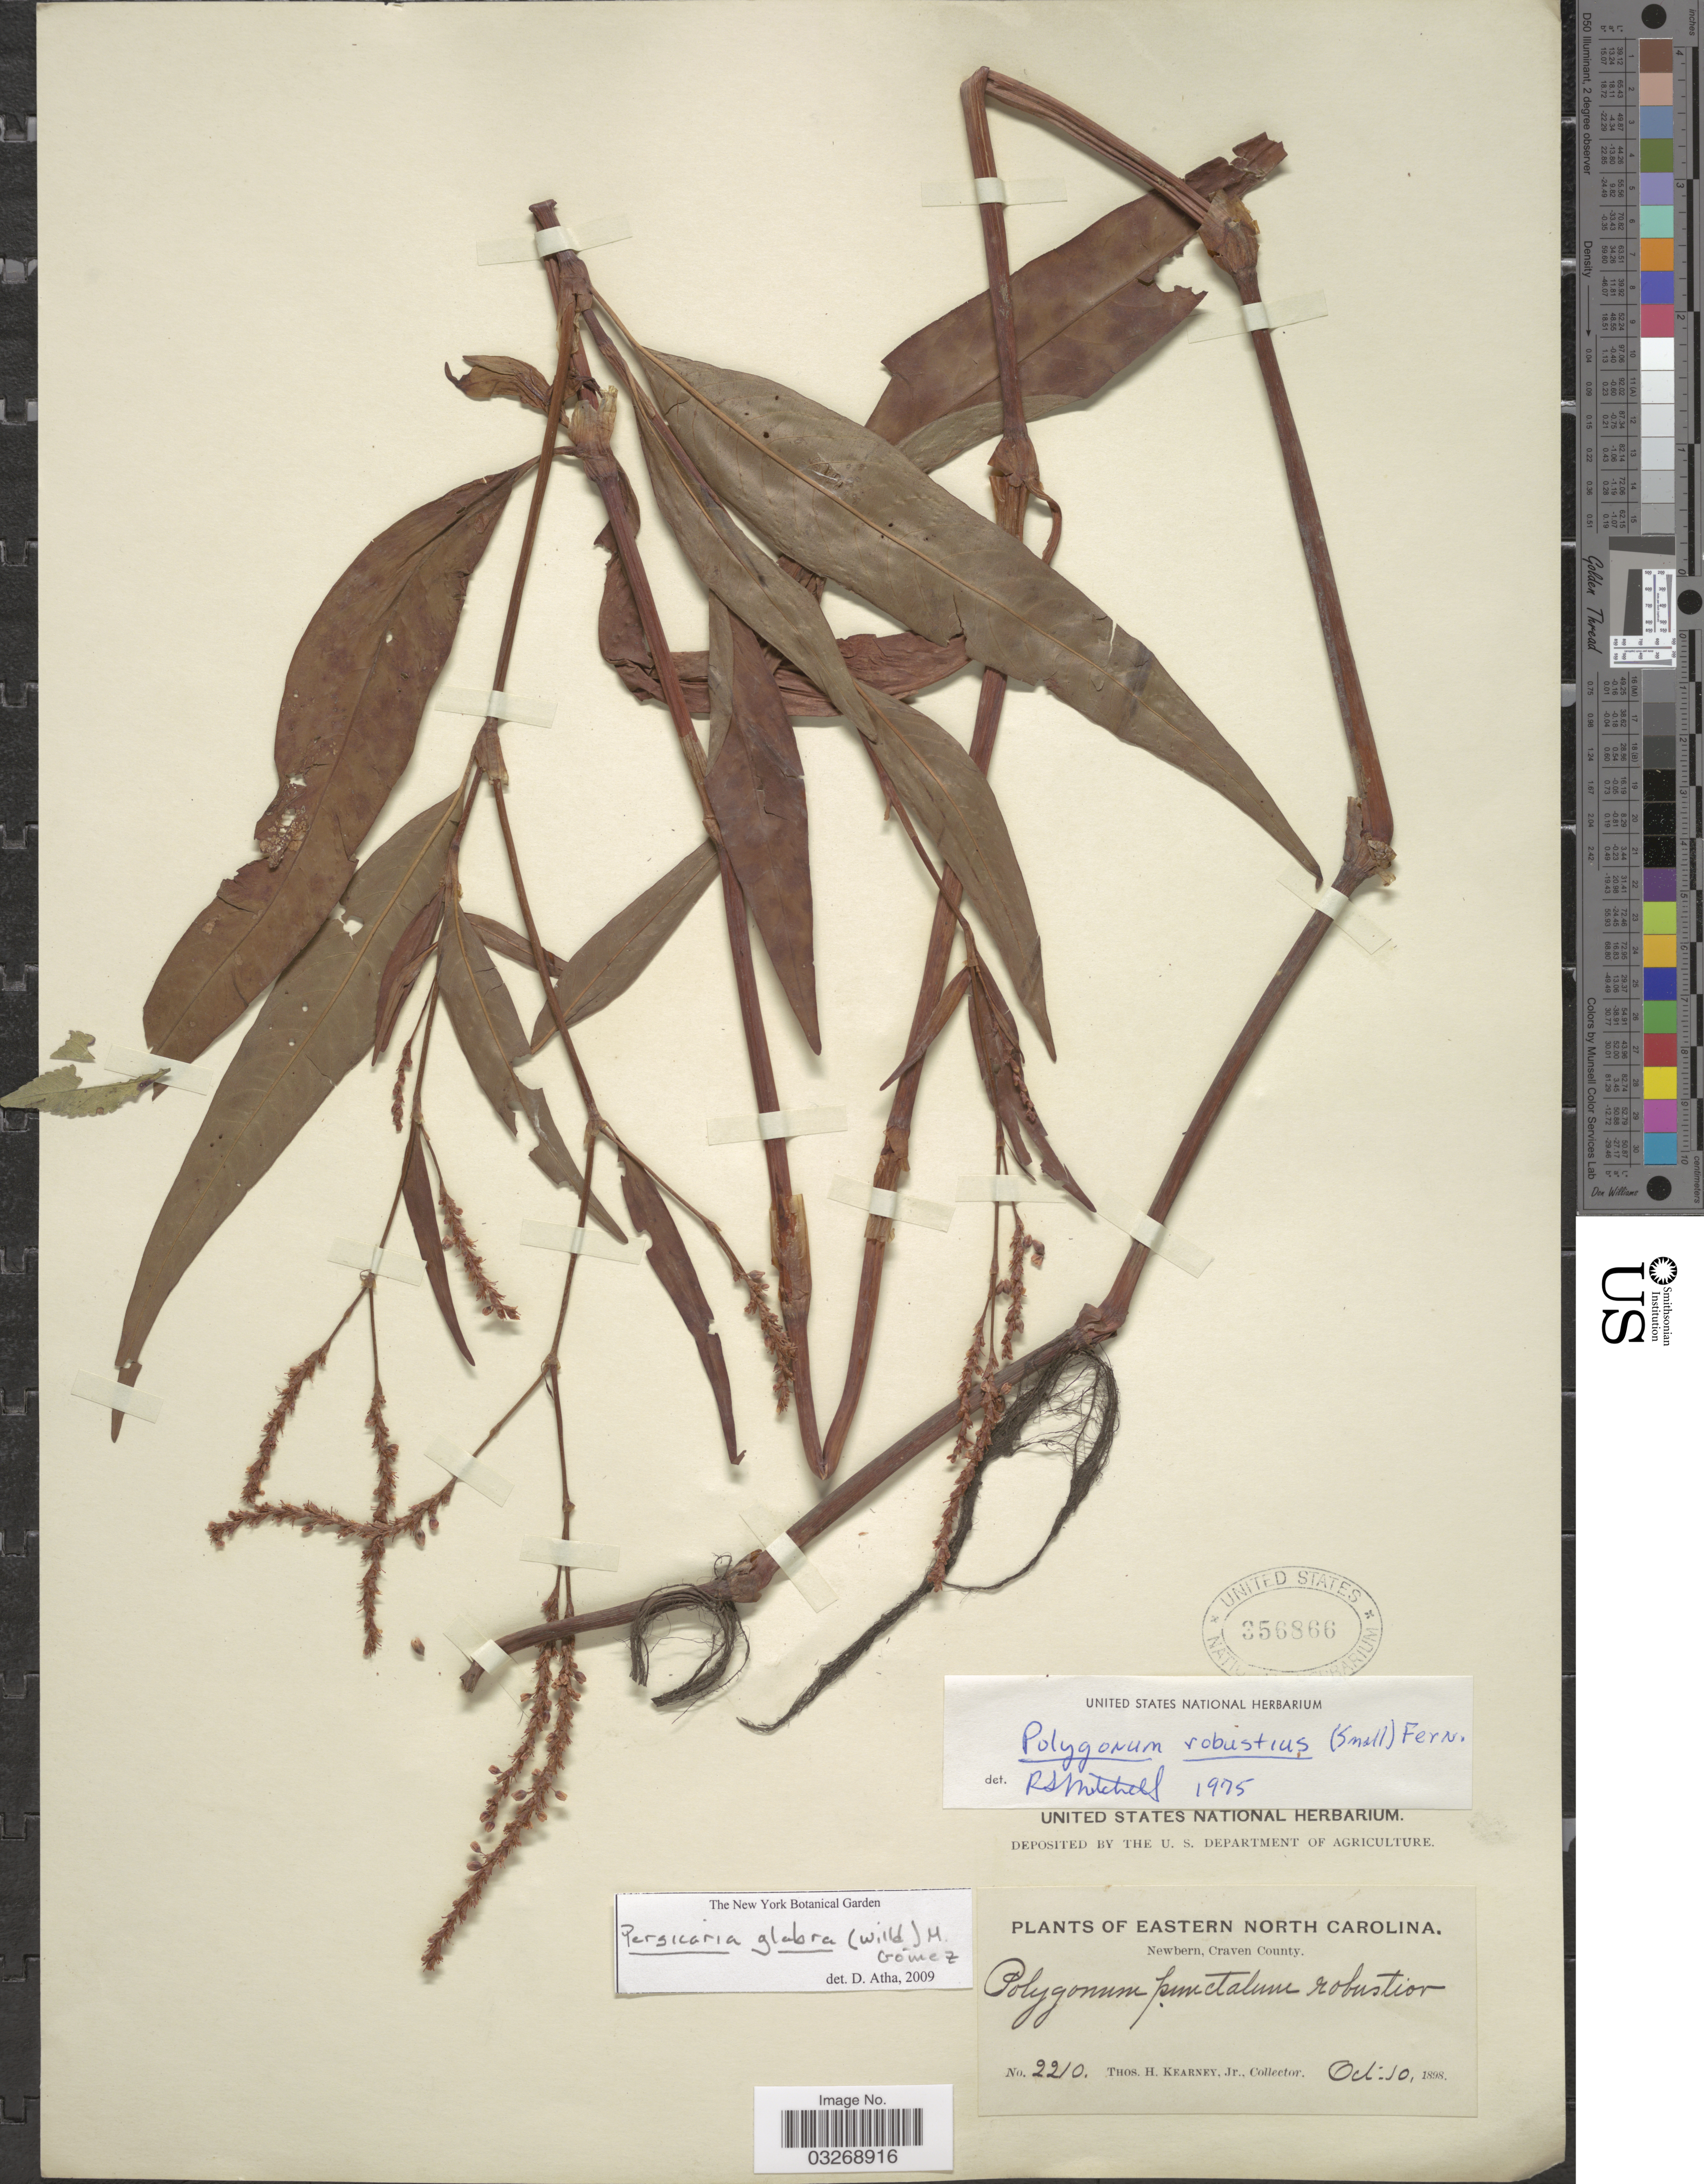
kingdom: Plantae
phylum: Tracheophyta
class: Magnoliopsida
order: Caryophyllales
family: Polygonaceae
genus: Persicaria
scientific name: Persicaria glabra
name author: (Willd.) M. Gómez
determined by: Atha, D. E.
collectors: T. H. Kearney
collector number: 2210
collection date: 1898-10-10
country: United States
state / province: North Carolina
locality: Eastern North Carolina. Newbern, Craven County.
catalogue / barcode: US 356866